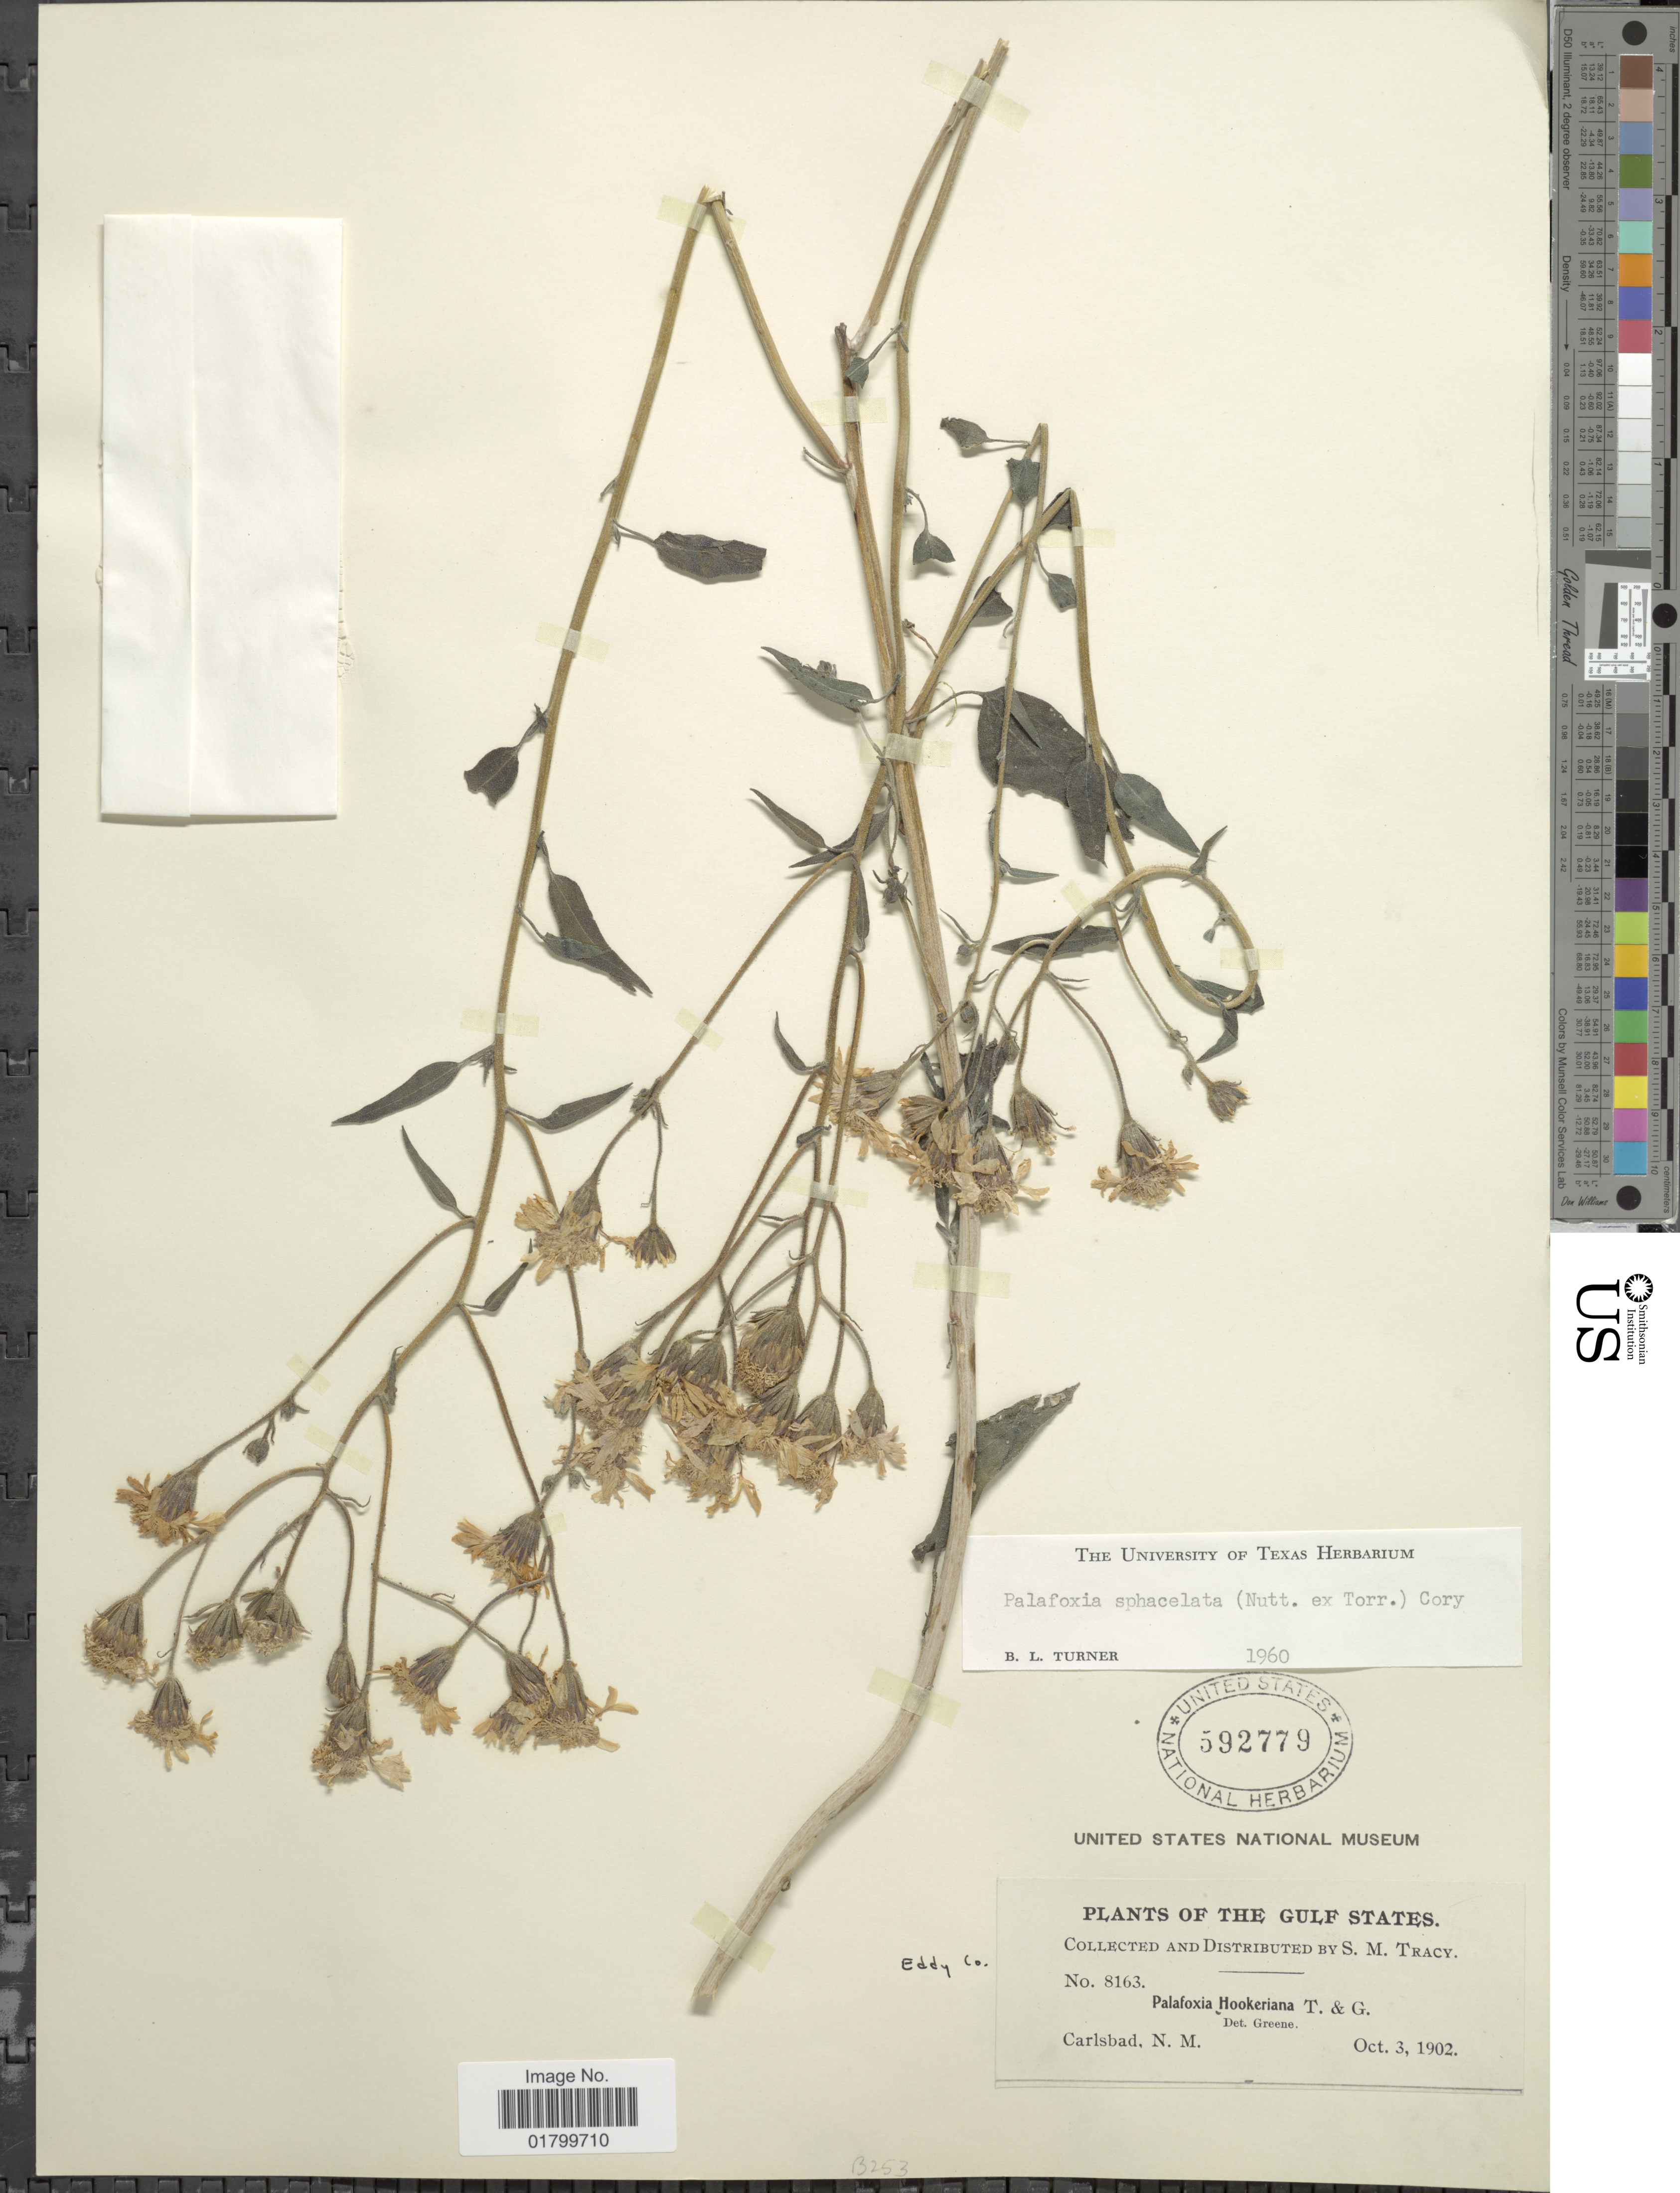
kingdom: Plantae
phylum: Tracheophyta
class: Magnoliopsida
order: Asterales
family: Asteraceae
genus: Palafoxia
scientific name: Palafoxia sphacelata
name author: (Nutt. ex Torr.) Cory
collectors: S. M. Tracy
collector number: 8163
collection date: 1902-10-03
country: United States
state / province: New Mexico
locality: Carlsbad, N. M., Eddy Co.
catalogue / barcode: US 592779